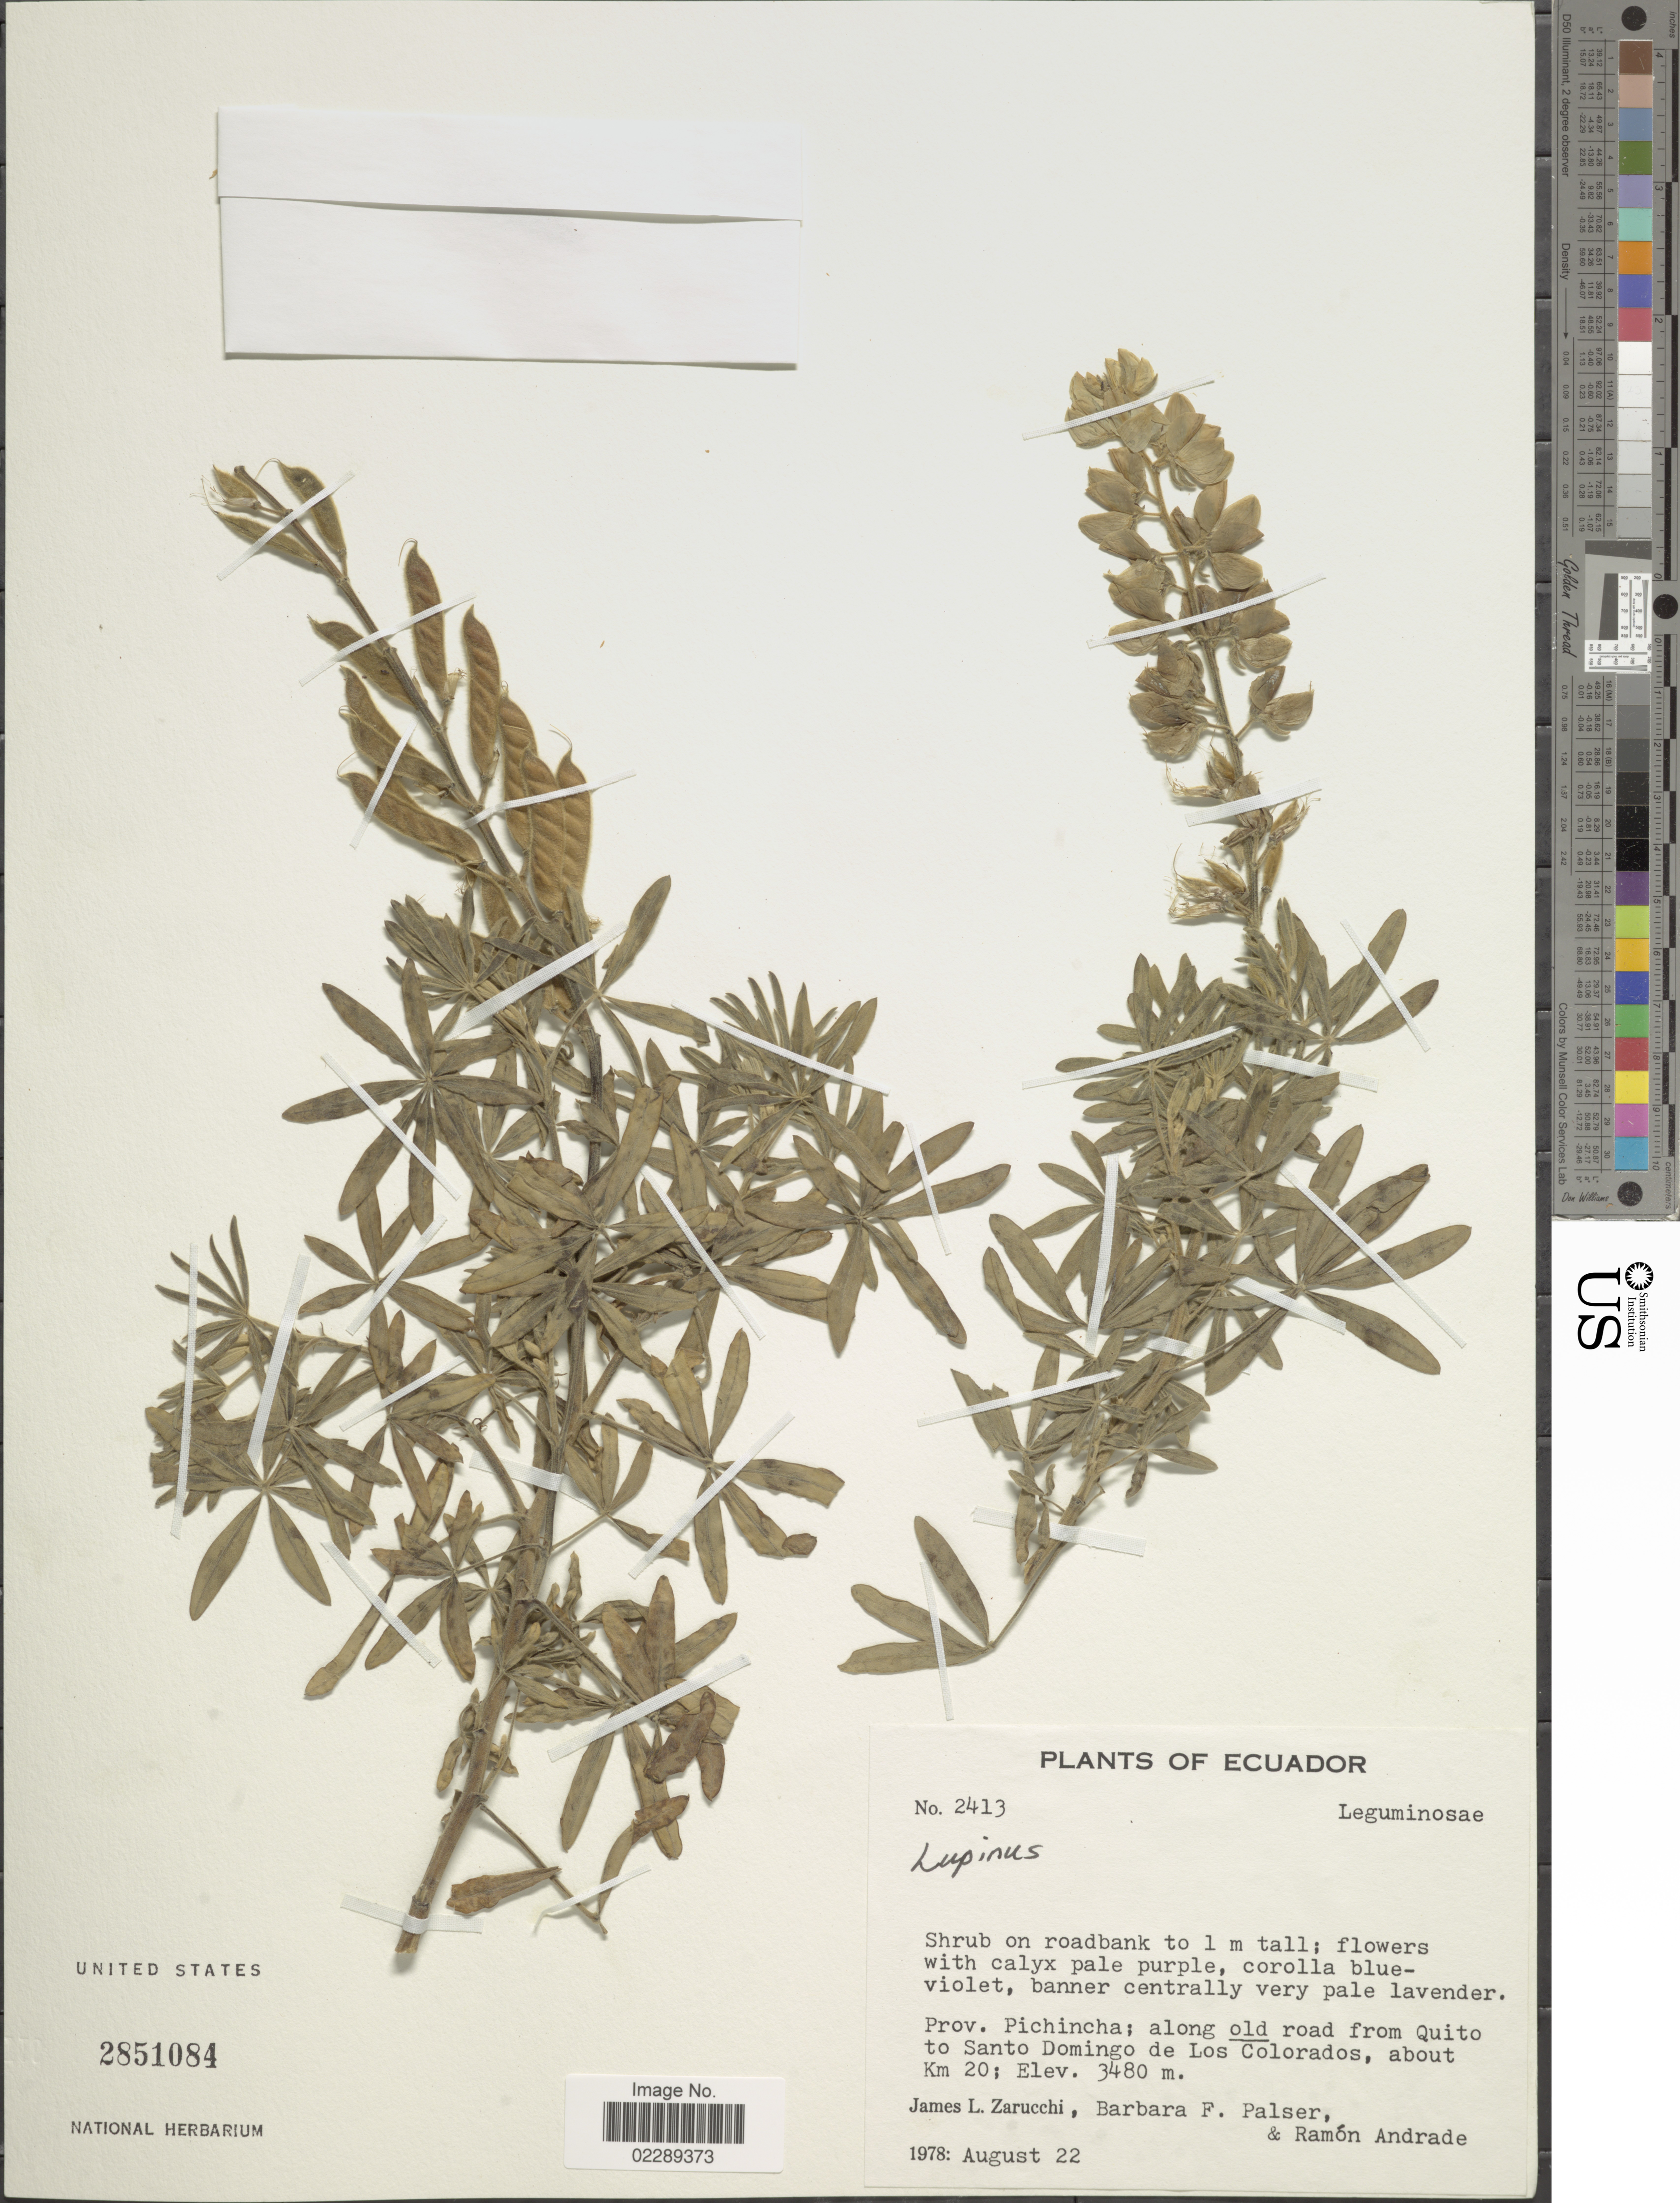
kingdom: Plantae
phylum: Tracheophyta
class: Magnoliopsida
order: Fabales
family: Fabaceae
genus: Lupinus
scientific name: Lupinus sp.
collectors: J. L. Zarucchi, B. Palser & R. Andrade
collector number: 2413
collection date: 1978-08-22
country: Ecuador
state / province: Pichincha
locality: Prov. Pichincha; along old road from Quito to Santo Domingo de Los Colorados, about Km 20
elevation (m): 3480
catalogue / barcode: US 2851084